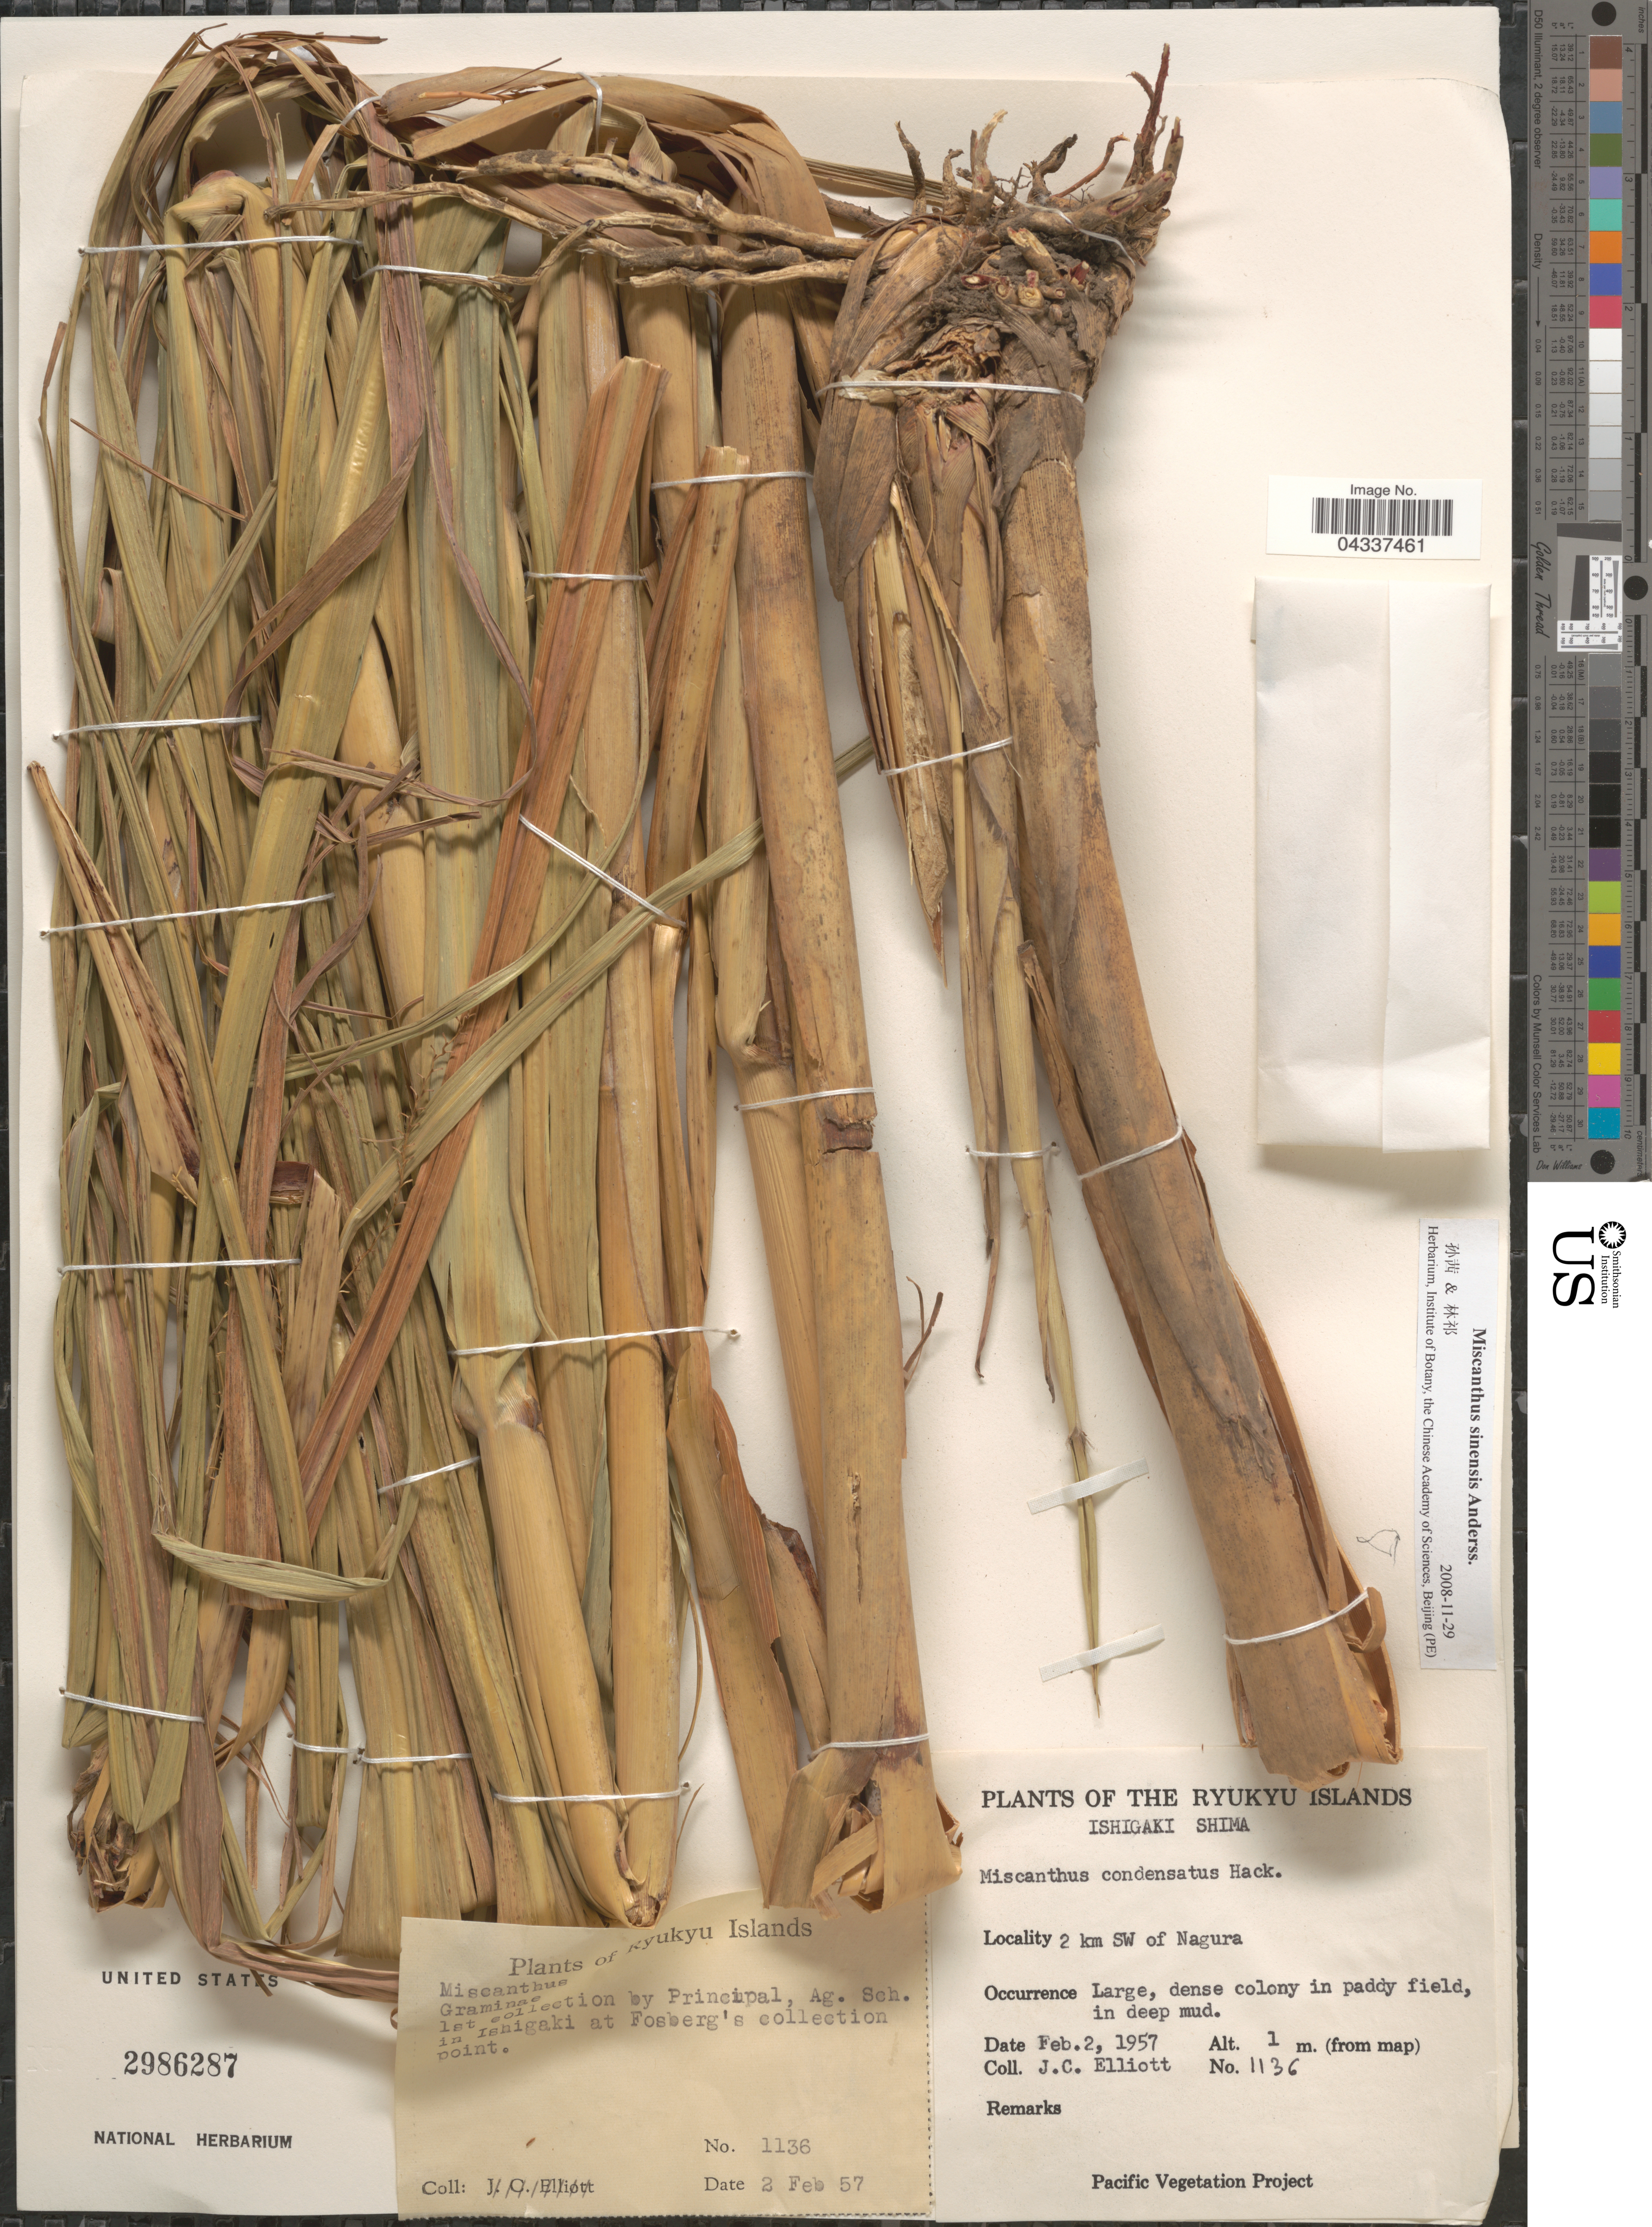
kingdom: Plantae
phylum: Tracheophyta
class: Liliopsida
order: Poales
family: Poaceae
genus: Miscanthus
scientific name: Miscanthus sinensis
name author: Andersson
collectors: J. C. Elliott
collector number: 1136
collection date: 1957-02-02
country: Japan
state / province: Okinawa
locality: The Ryukyu Islands. Ishigaki Shima. 2 km SW of Nagura. In Ishigaki at Fosberg's collection point.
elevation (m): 1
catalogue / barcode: US 2986287